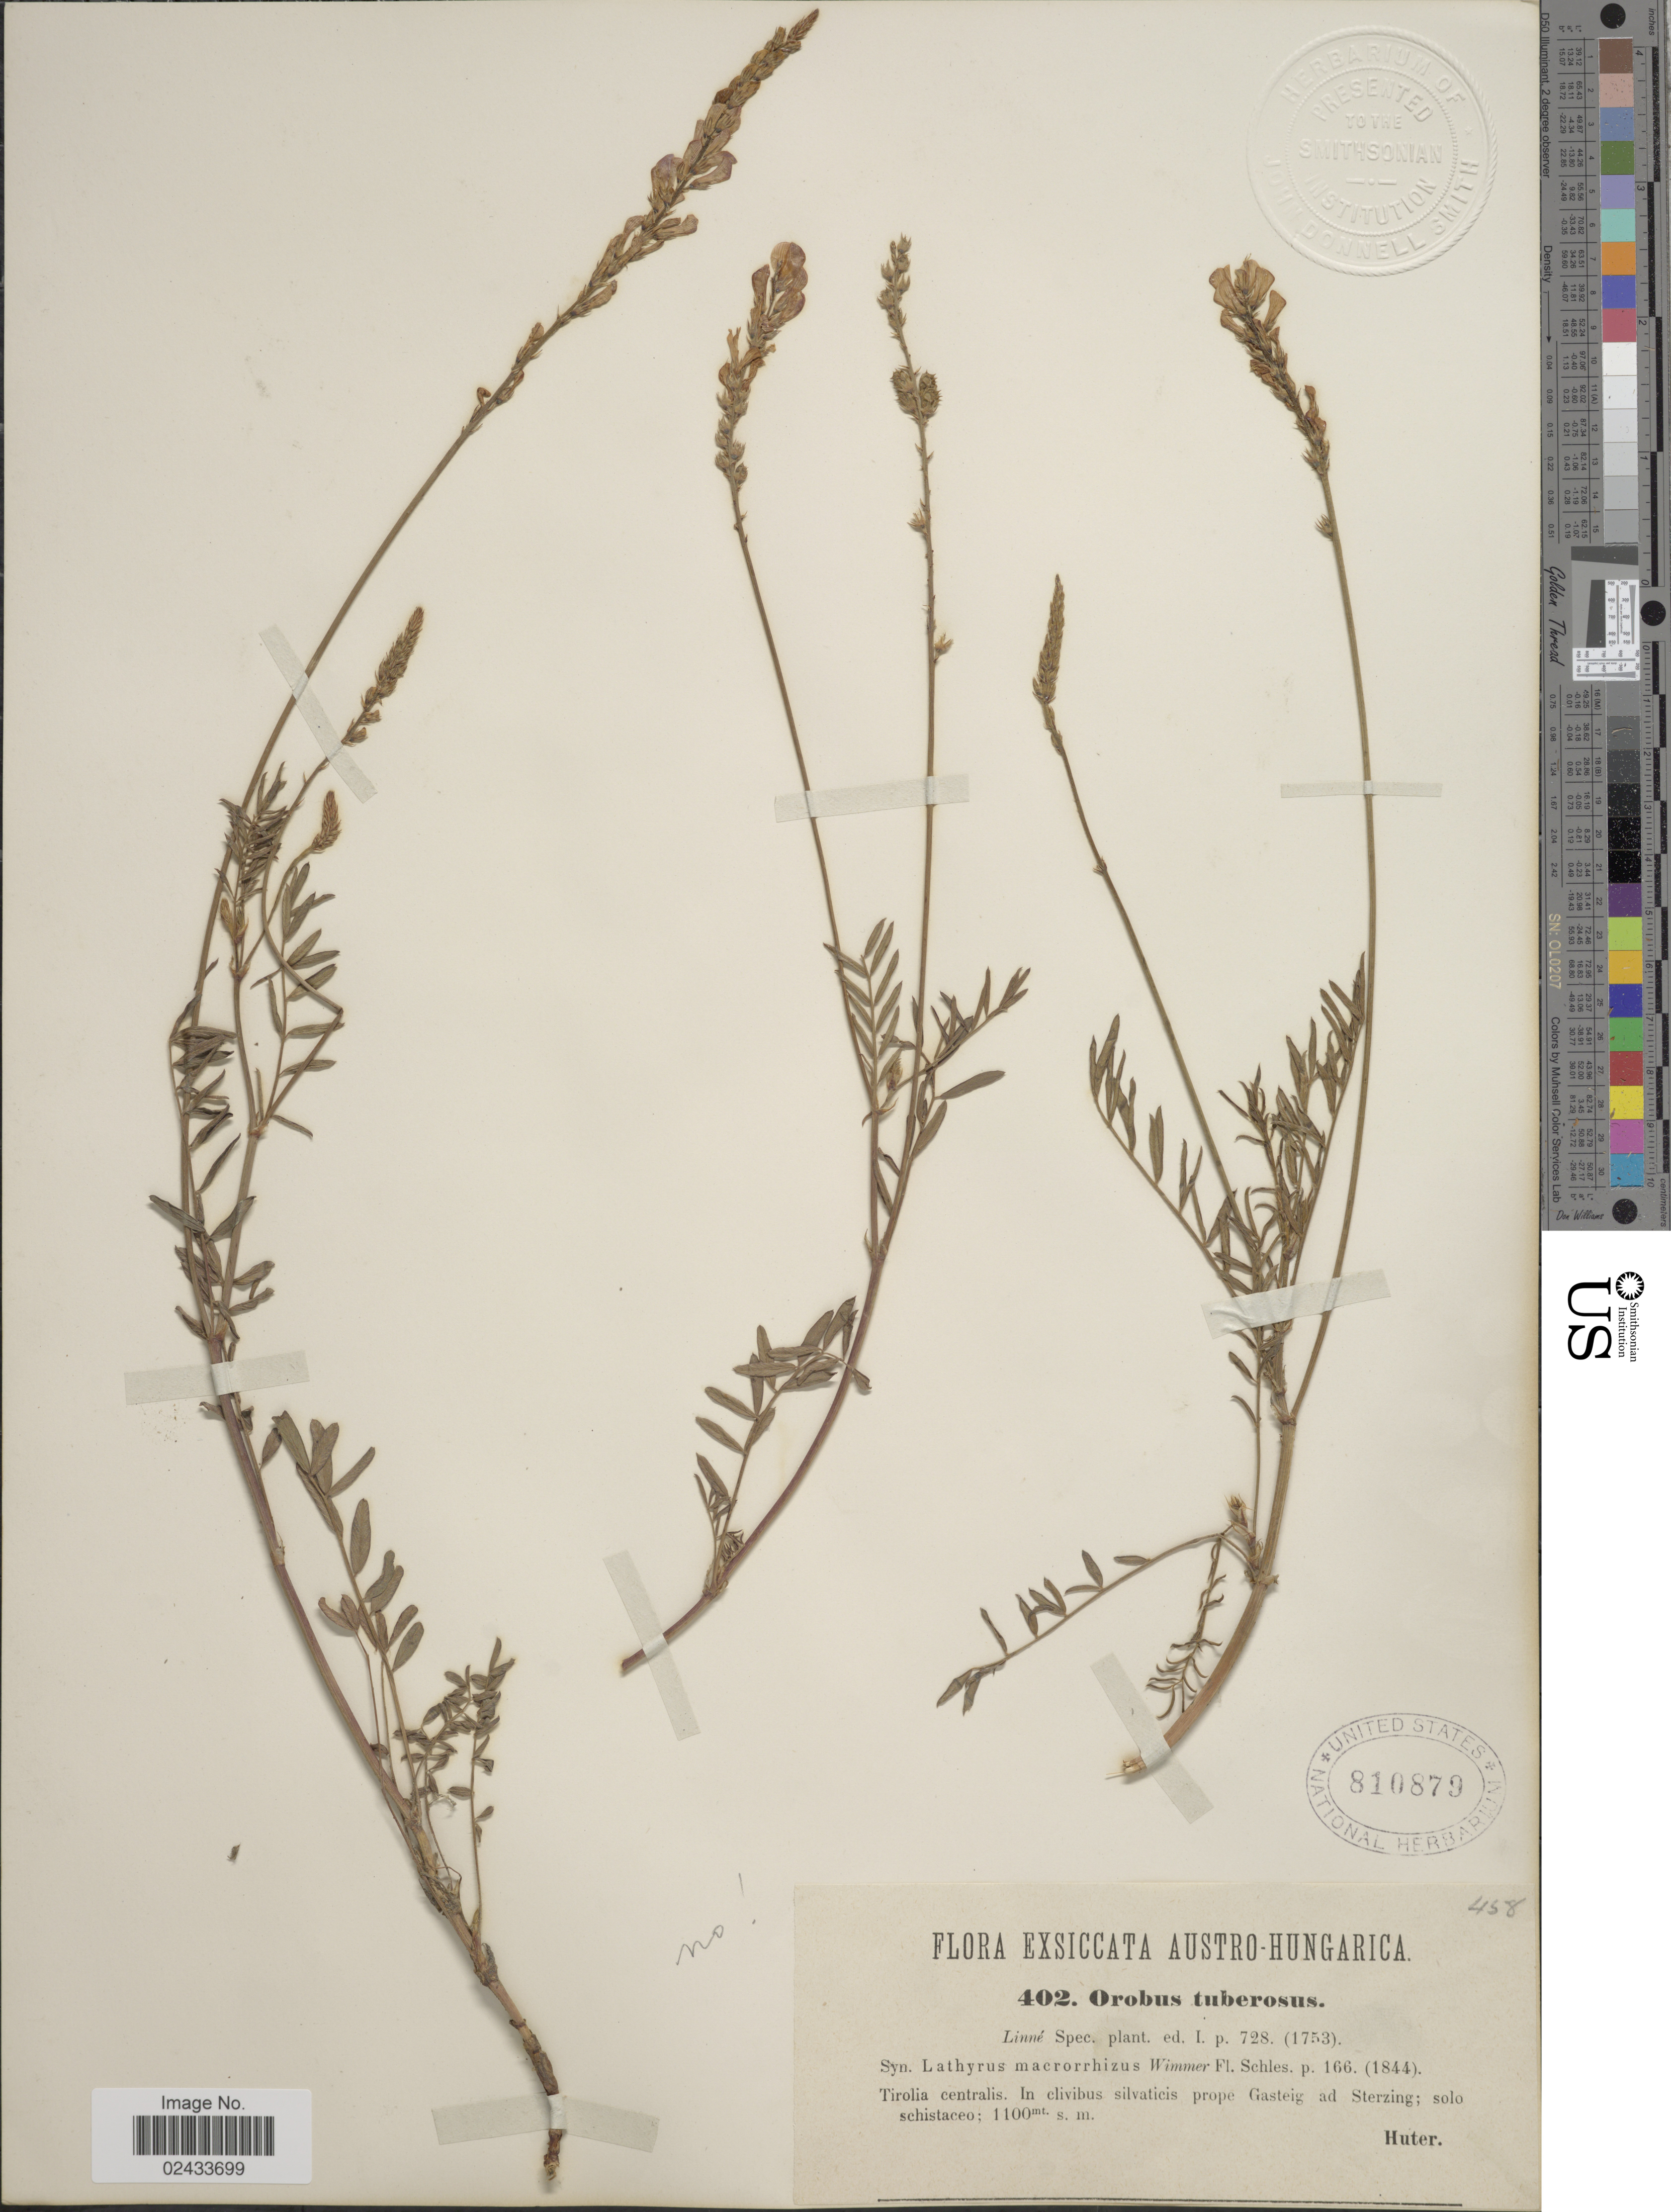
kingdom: Plantae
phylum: Tracheophyta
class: Magnoliopsida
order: Fabales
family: Fabaceae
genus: Lathyrus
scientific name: Lathyrus tuberosus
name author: L.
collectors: -. Huter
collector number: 402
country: Hungary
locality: Tirolia centralis. In clivibus silvaticis prope Gasteig ad Sterzing; solo schistaceo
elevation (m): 1100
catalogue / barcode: US 810879